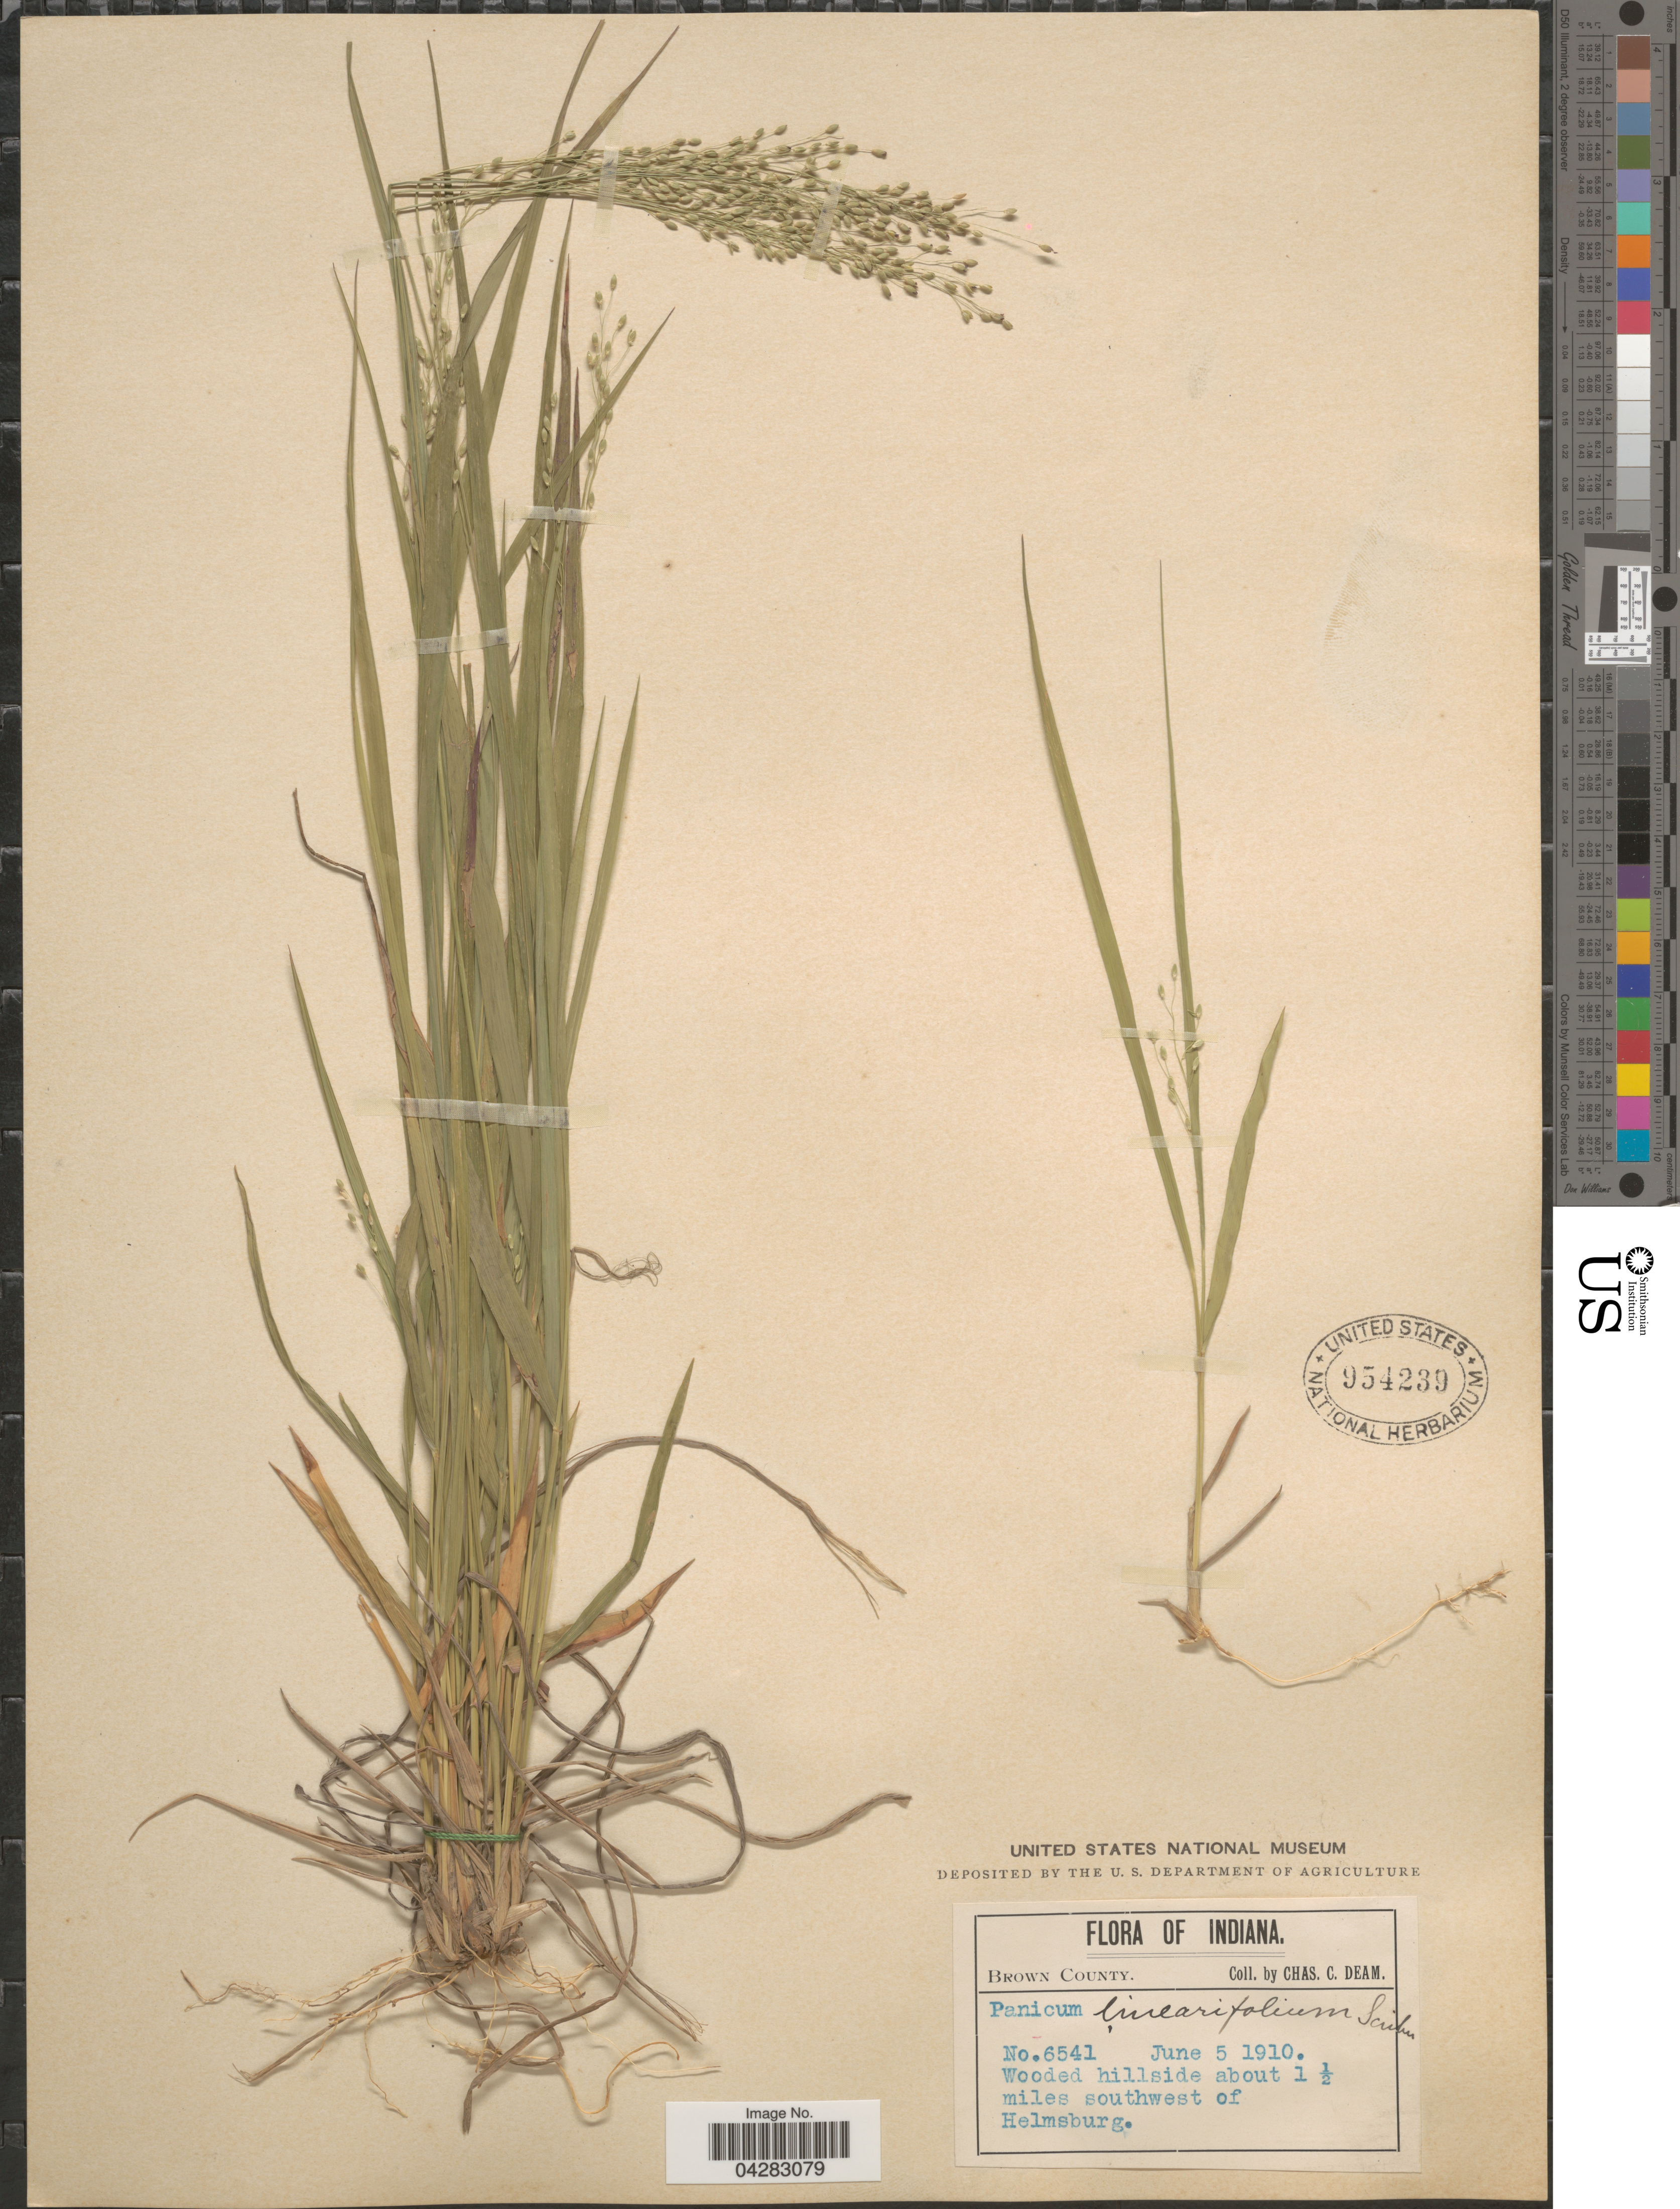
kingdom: Plantae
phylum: Tracheophyta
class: Liliopsida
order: Poales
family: Poaceae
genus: Dichanthelium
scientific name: Dichanthelium linearifolium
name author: (Scribn.) Gould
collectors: C. C. Deam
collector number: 6541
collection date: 1910-06-05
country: United States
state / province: Indiana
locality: Brown County. Wooded hillside about 1½ miles southwest of Helmsburg.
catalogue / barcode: US 954239